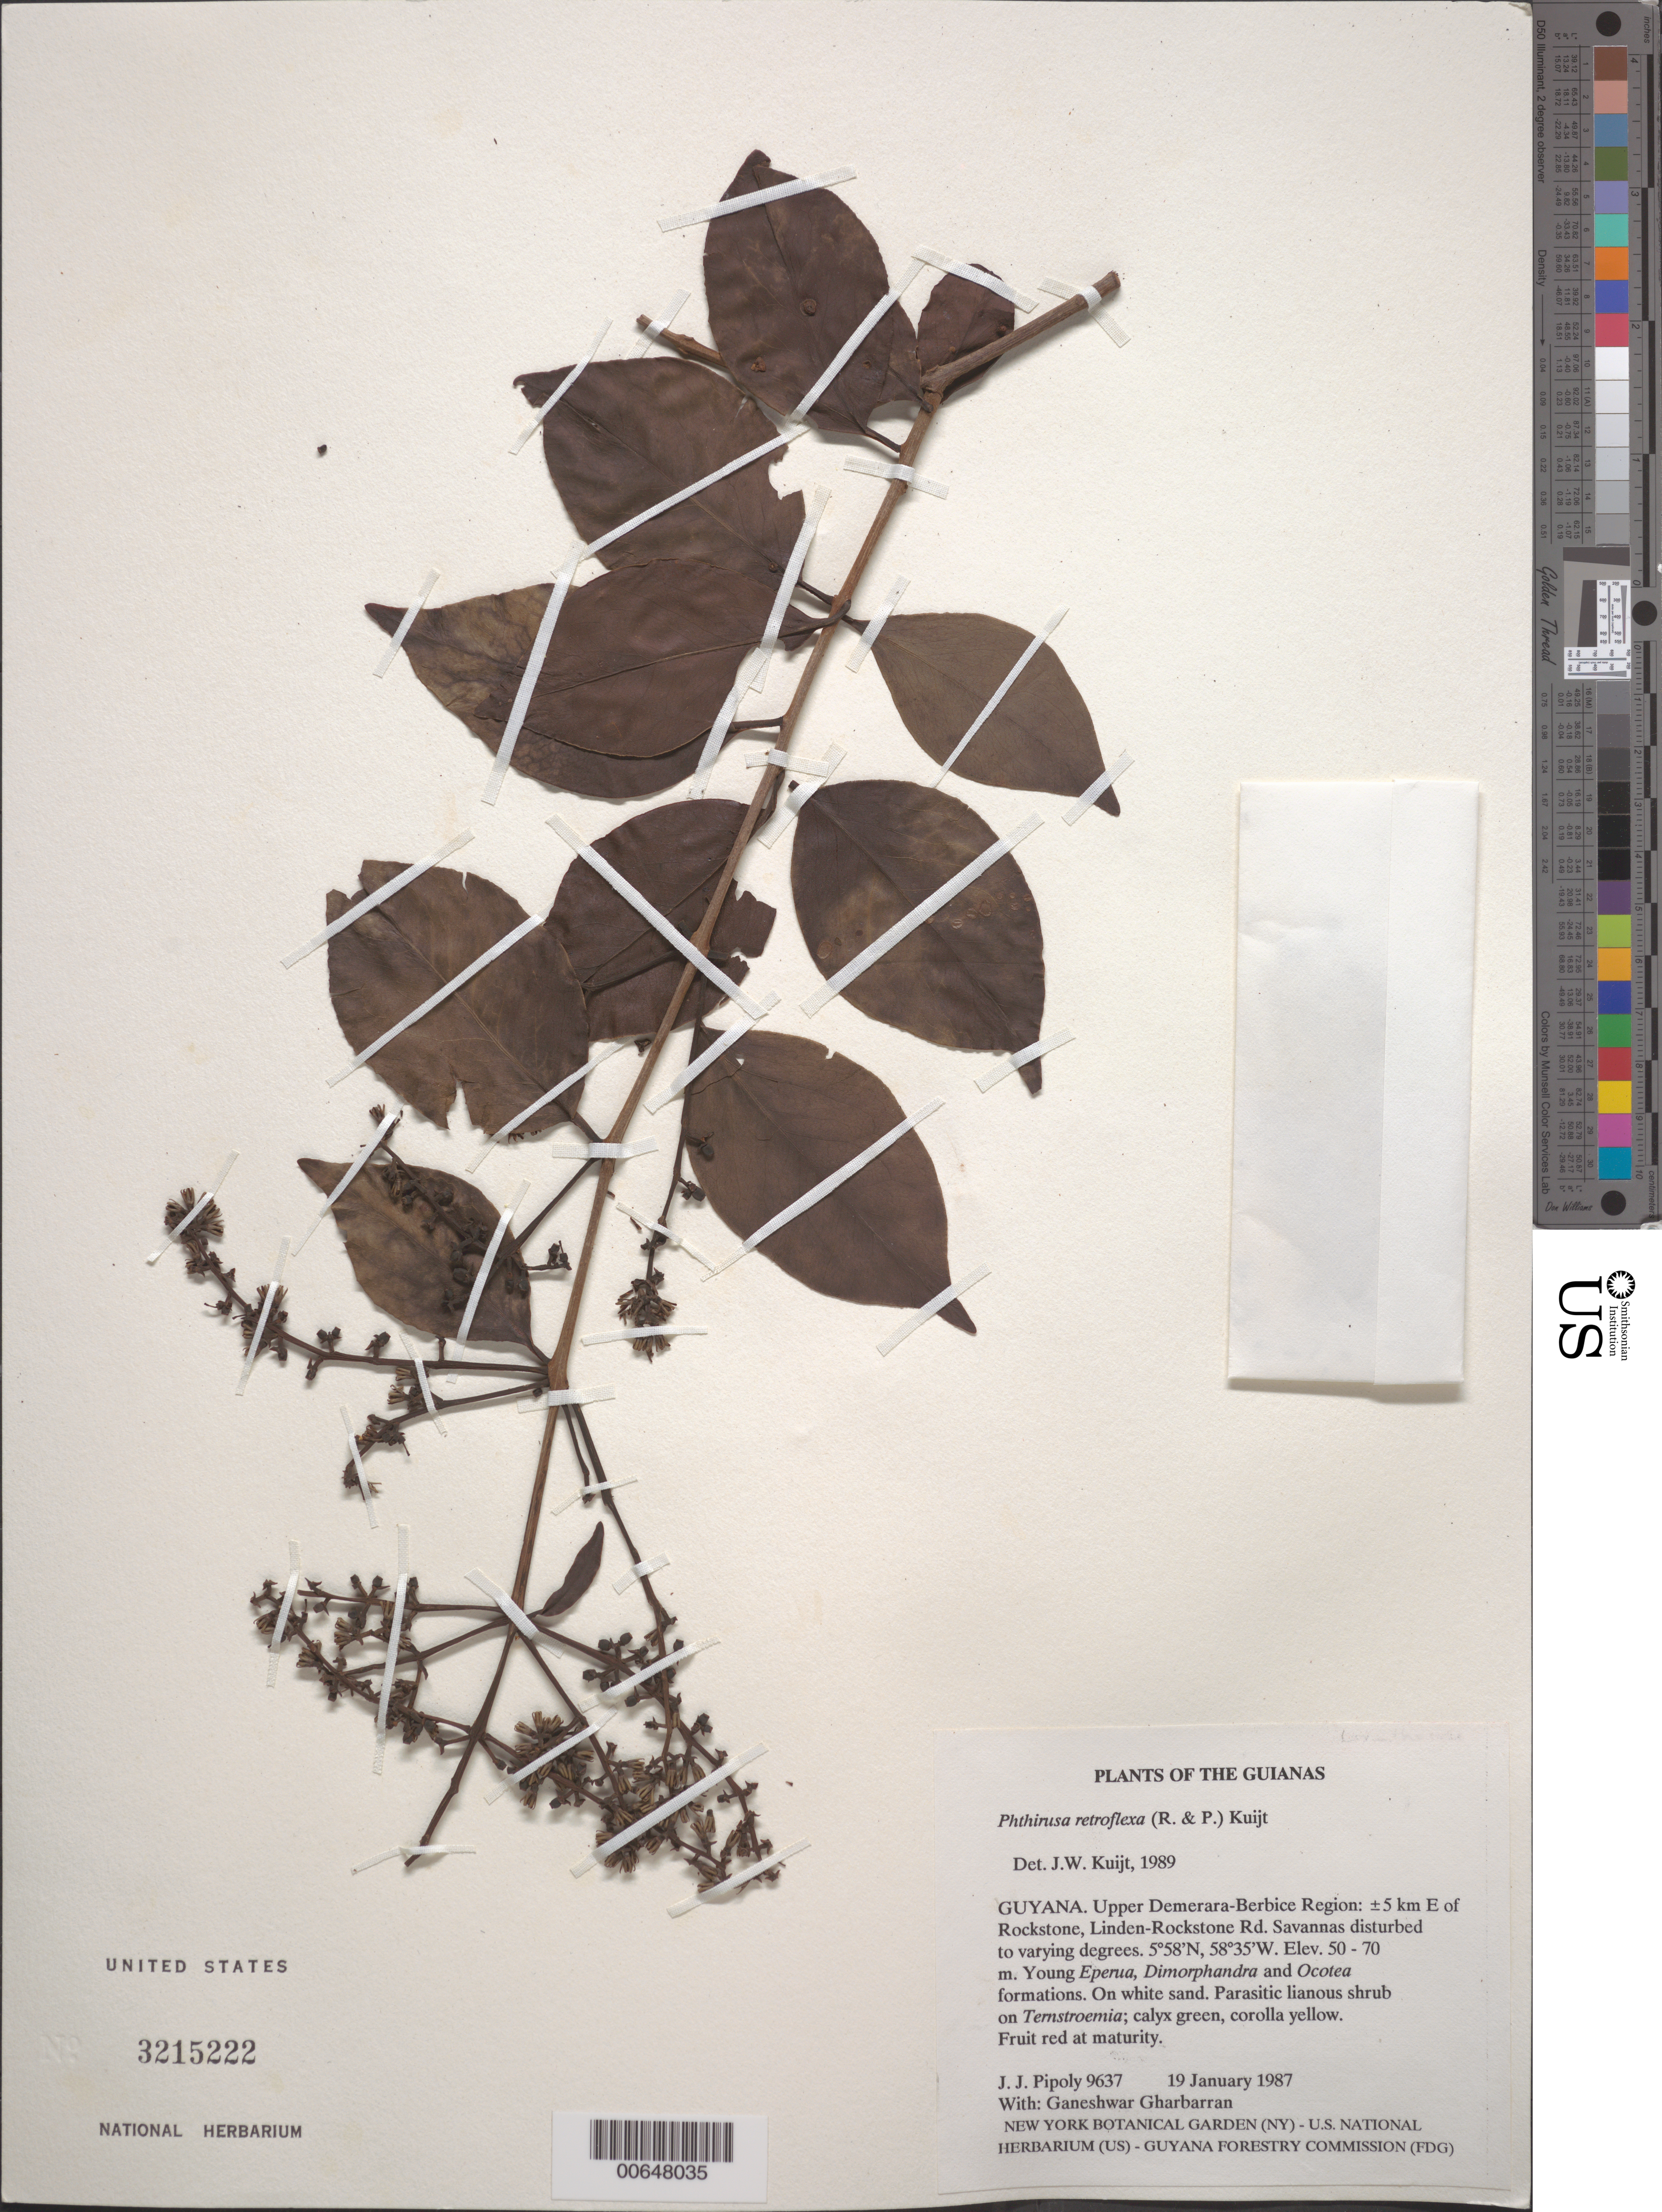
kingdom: Plantae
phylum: Tracheophyta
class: Magnoliopsida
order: Santalales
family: Loranthaceae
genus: Phthirusa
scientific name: Phthirusa retroflexa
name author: (Ruiz & Pav.) Kuijt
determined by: Kuijt, Job, (CANADA)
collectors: J. J. Pipoly & G. Gharbarran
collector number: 9637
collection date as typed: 19 January 1987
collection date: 1987-01-19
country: Guyana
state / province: U. Demerara-Berbice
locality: ±5 km E of Rockstone, Linden-Rockstone Rd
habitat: Savannas disturbed to varying degrees. Young Eperua, Dimorphandra and Ocotea formations. On white sand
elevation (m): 50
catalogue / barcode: US 3215222